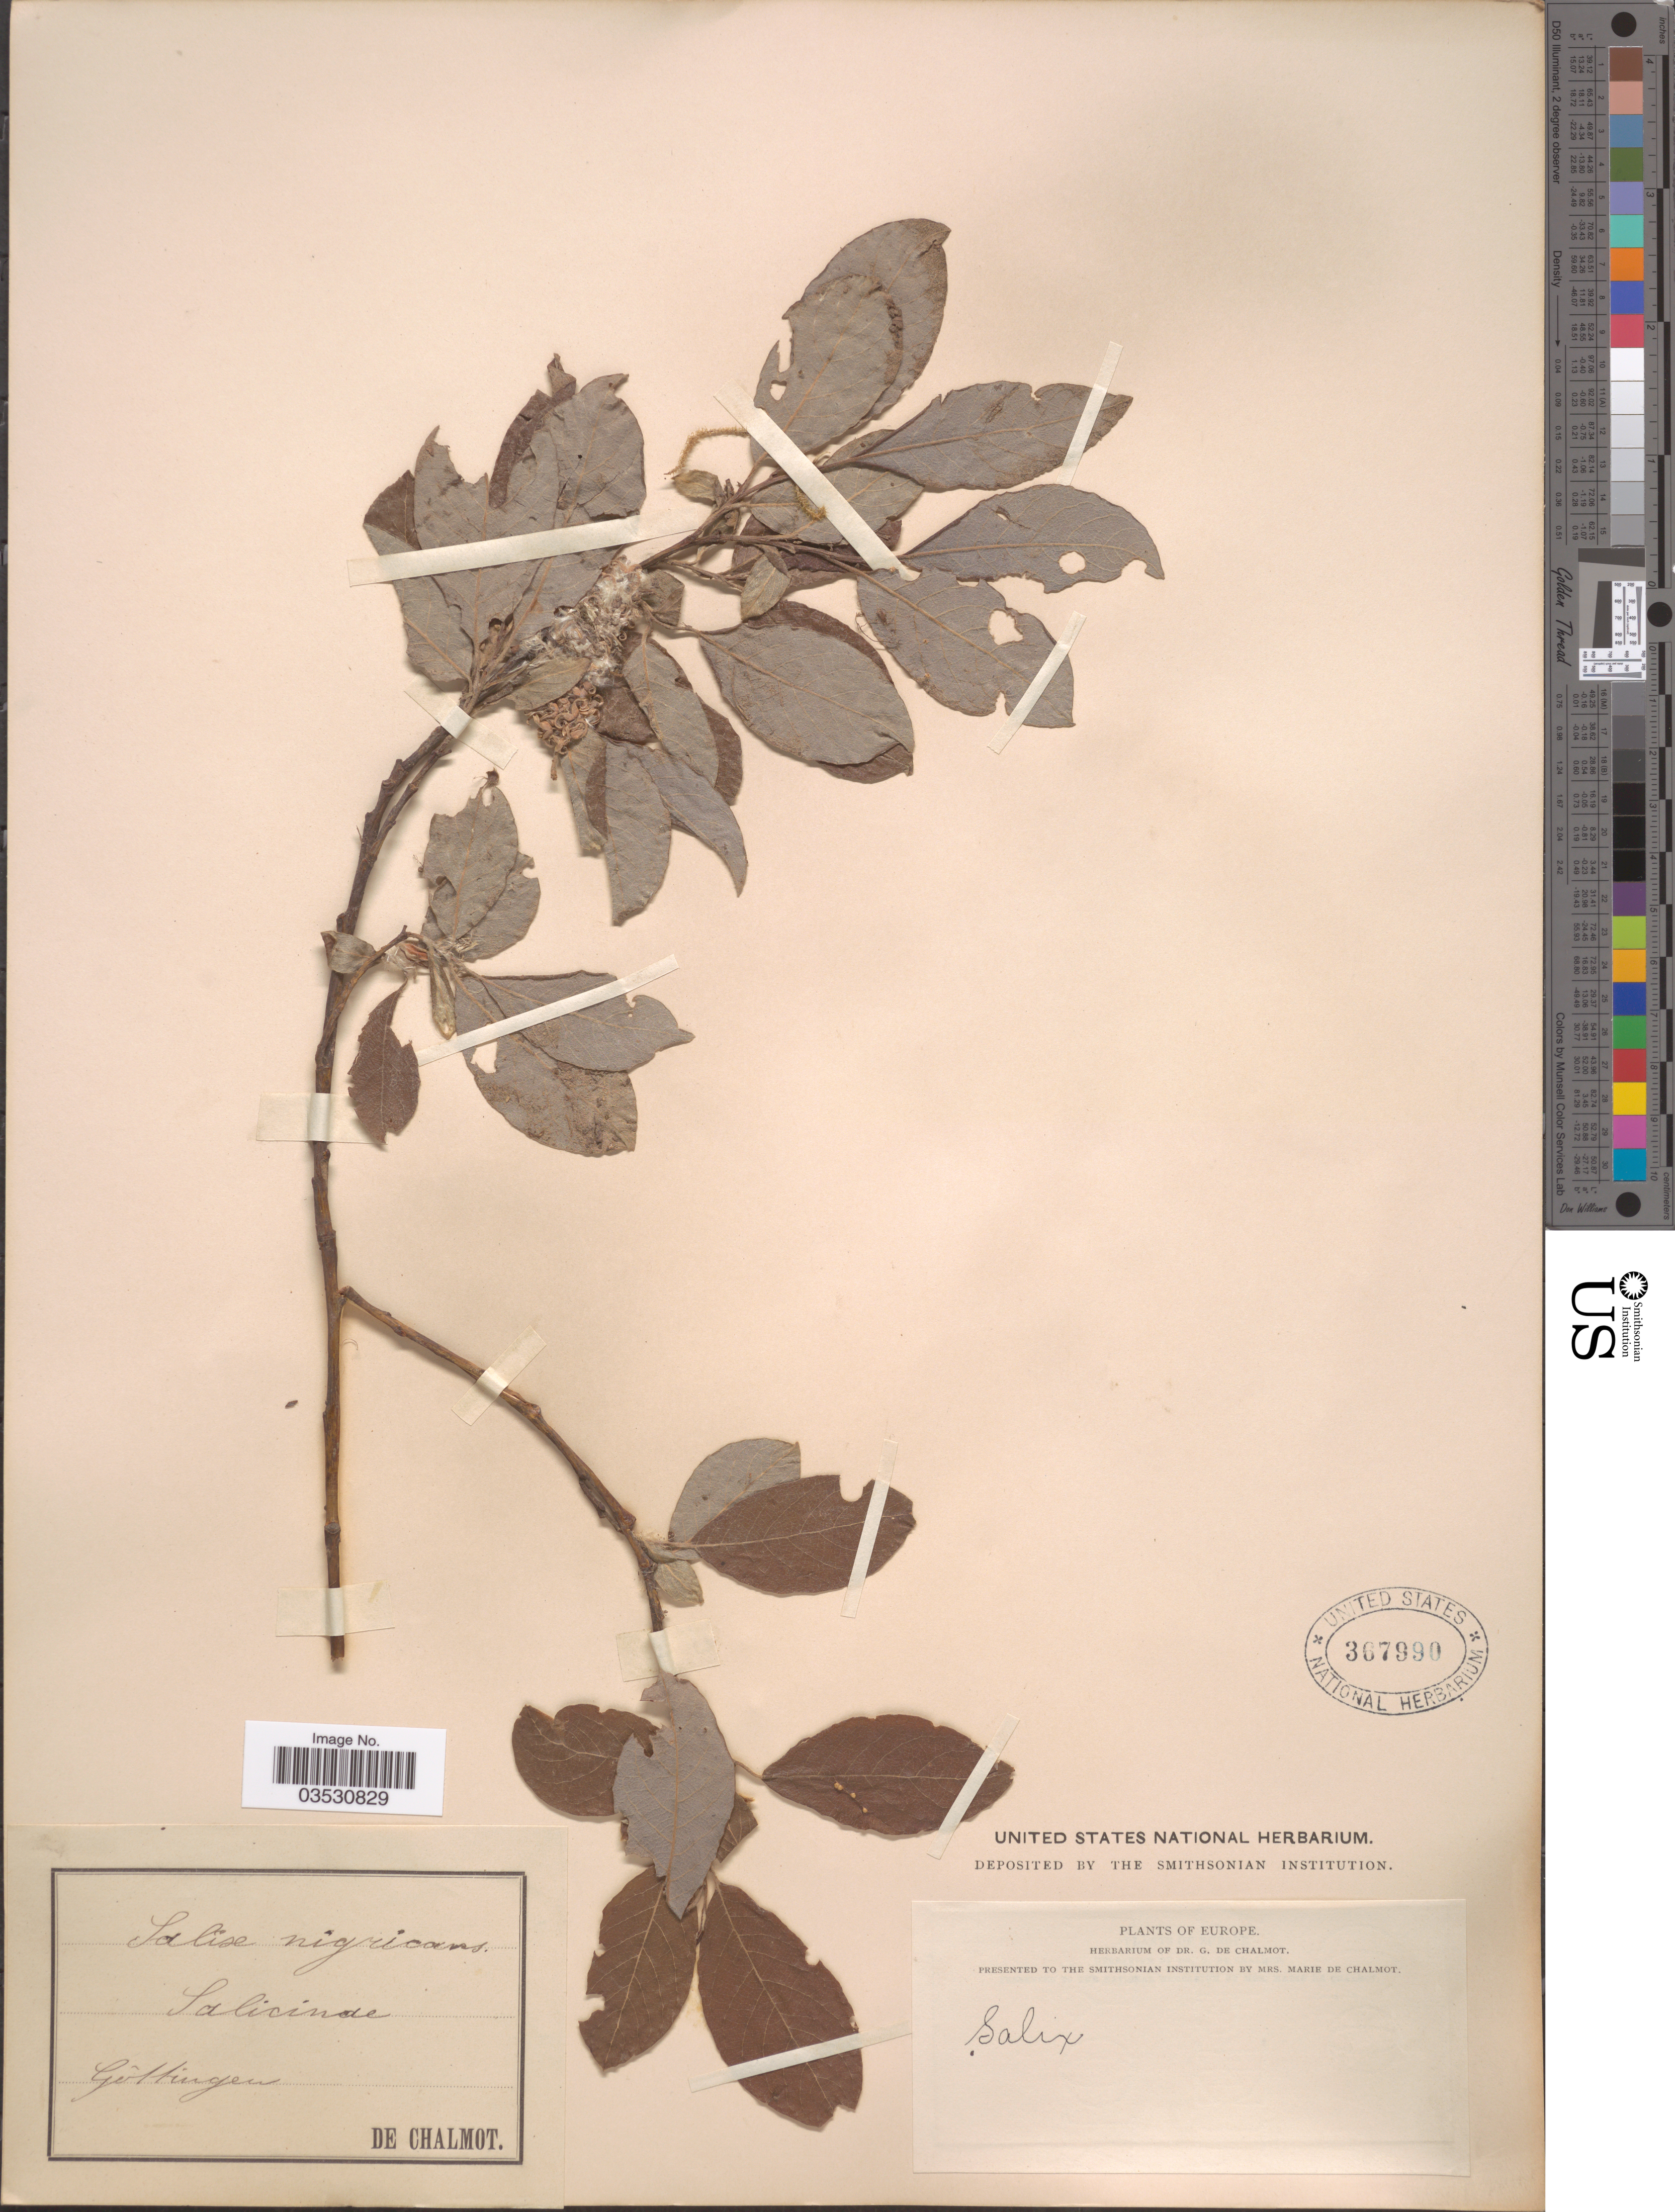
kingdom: Plantae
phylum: Tracheophyta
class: Magnoliopsida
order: Malpighiales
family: Salicaceae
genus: Salix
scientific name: Salix nigricans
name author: Sm.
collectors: G. de Chalmot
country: Germany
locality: Europe. Gôttingen.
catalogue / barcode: US 367990